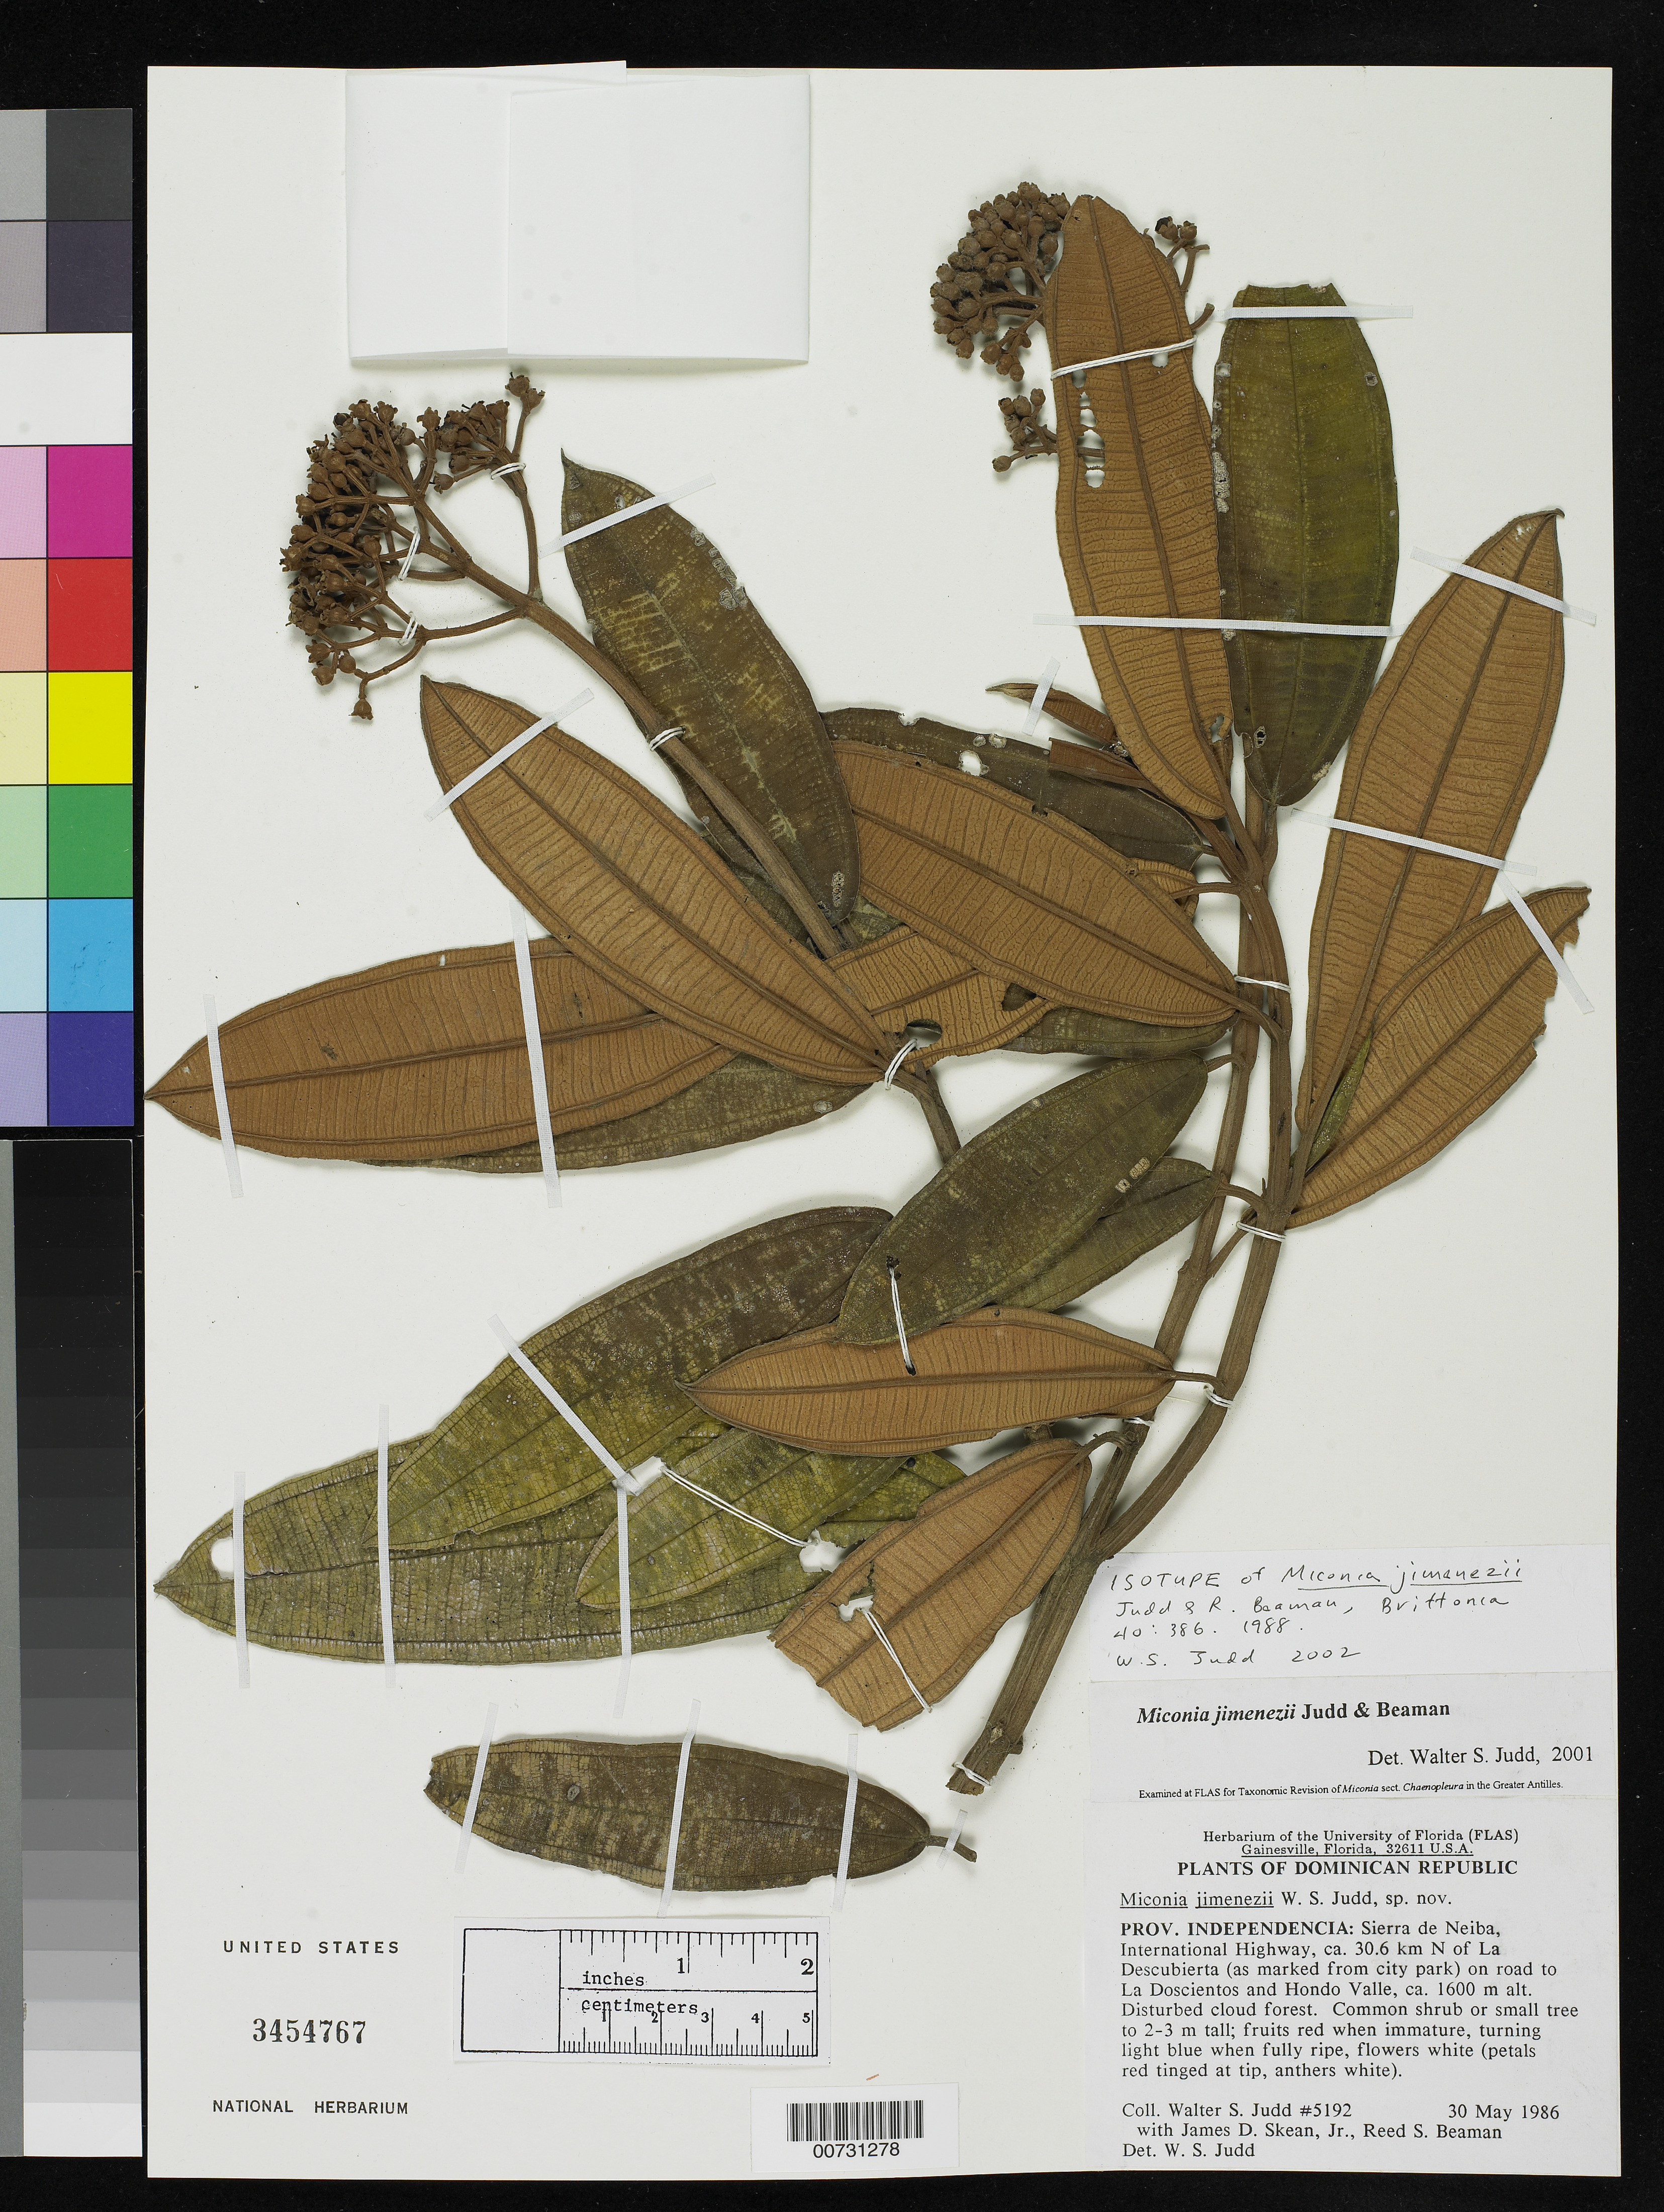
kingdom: Plantae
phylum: Tracheophyta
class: Magnoliopsida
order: Myrtales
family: Melastomataceae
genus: Miconia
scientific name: Miconia jimenezii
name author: Judd & R.S. Beaman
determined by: Judd, Walter S.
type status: Isotype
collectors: W. S. Judd, J. D. Skean & R. S. Beaman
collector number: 5192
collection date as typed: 30 May 1986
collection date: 1986-05-30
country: Dominican Republic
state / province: Independencia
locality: Sierra de Neiba, International Highway, ca. 30.6 km N of La Descubierta (as marked from city park) on road to La Doscientos and Hondo Valle.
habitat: Disturbed cloud forest.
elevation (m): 1600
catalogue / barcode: US 3454767